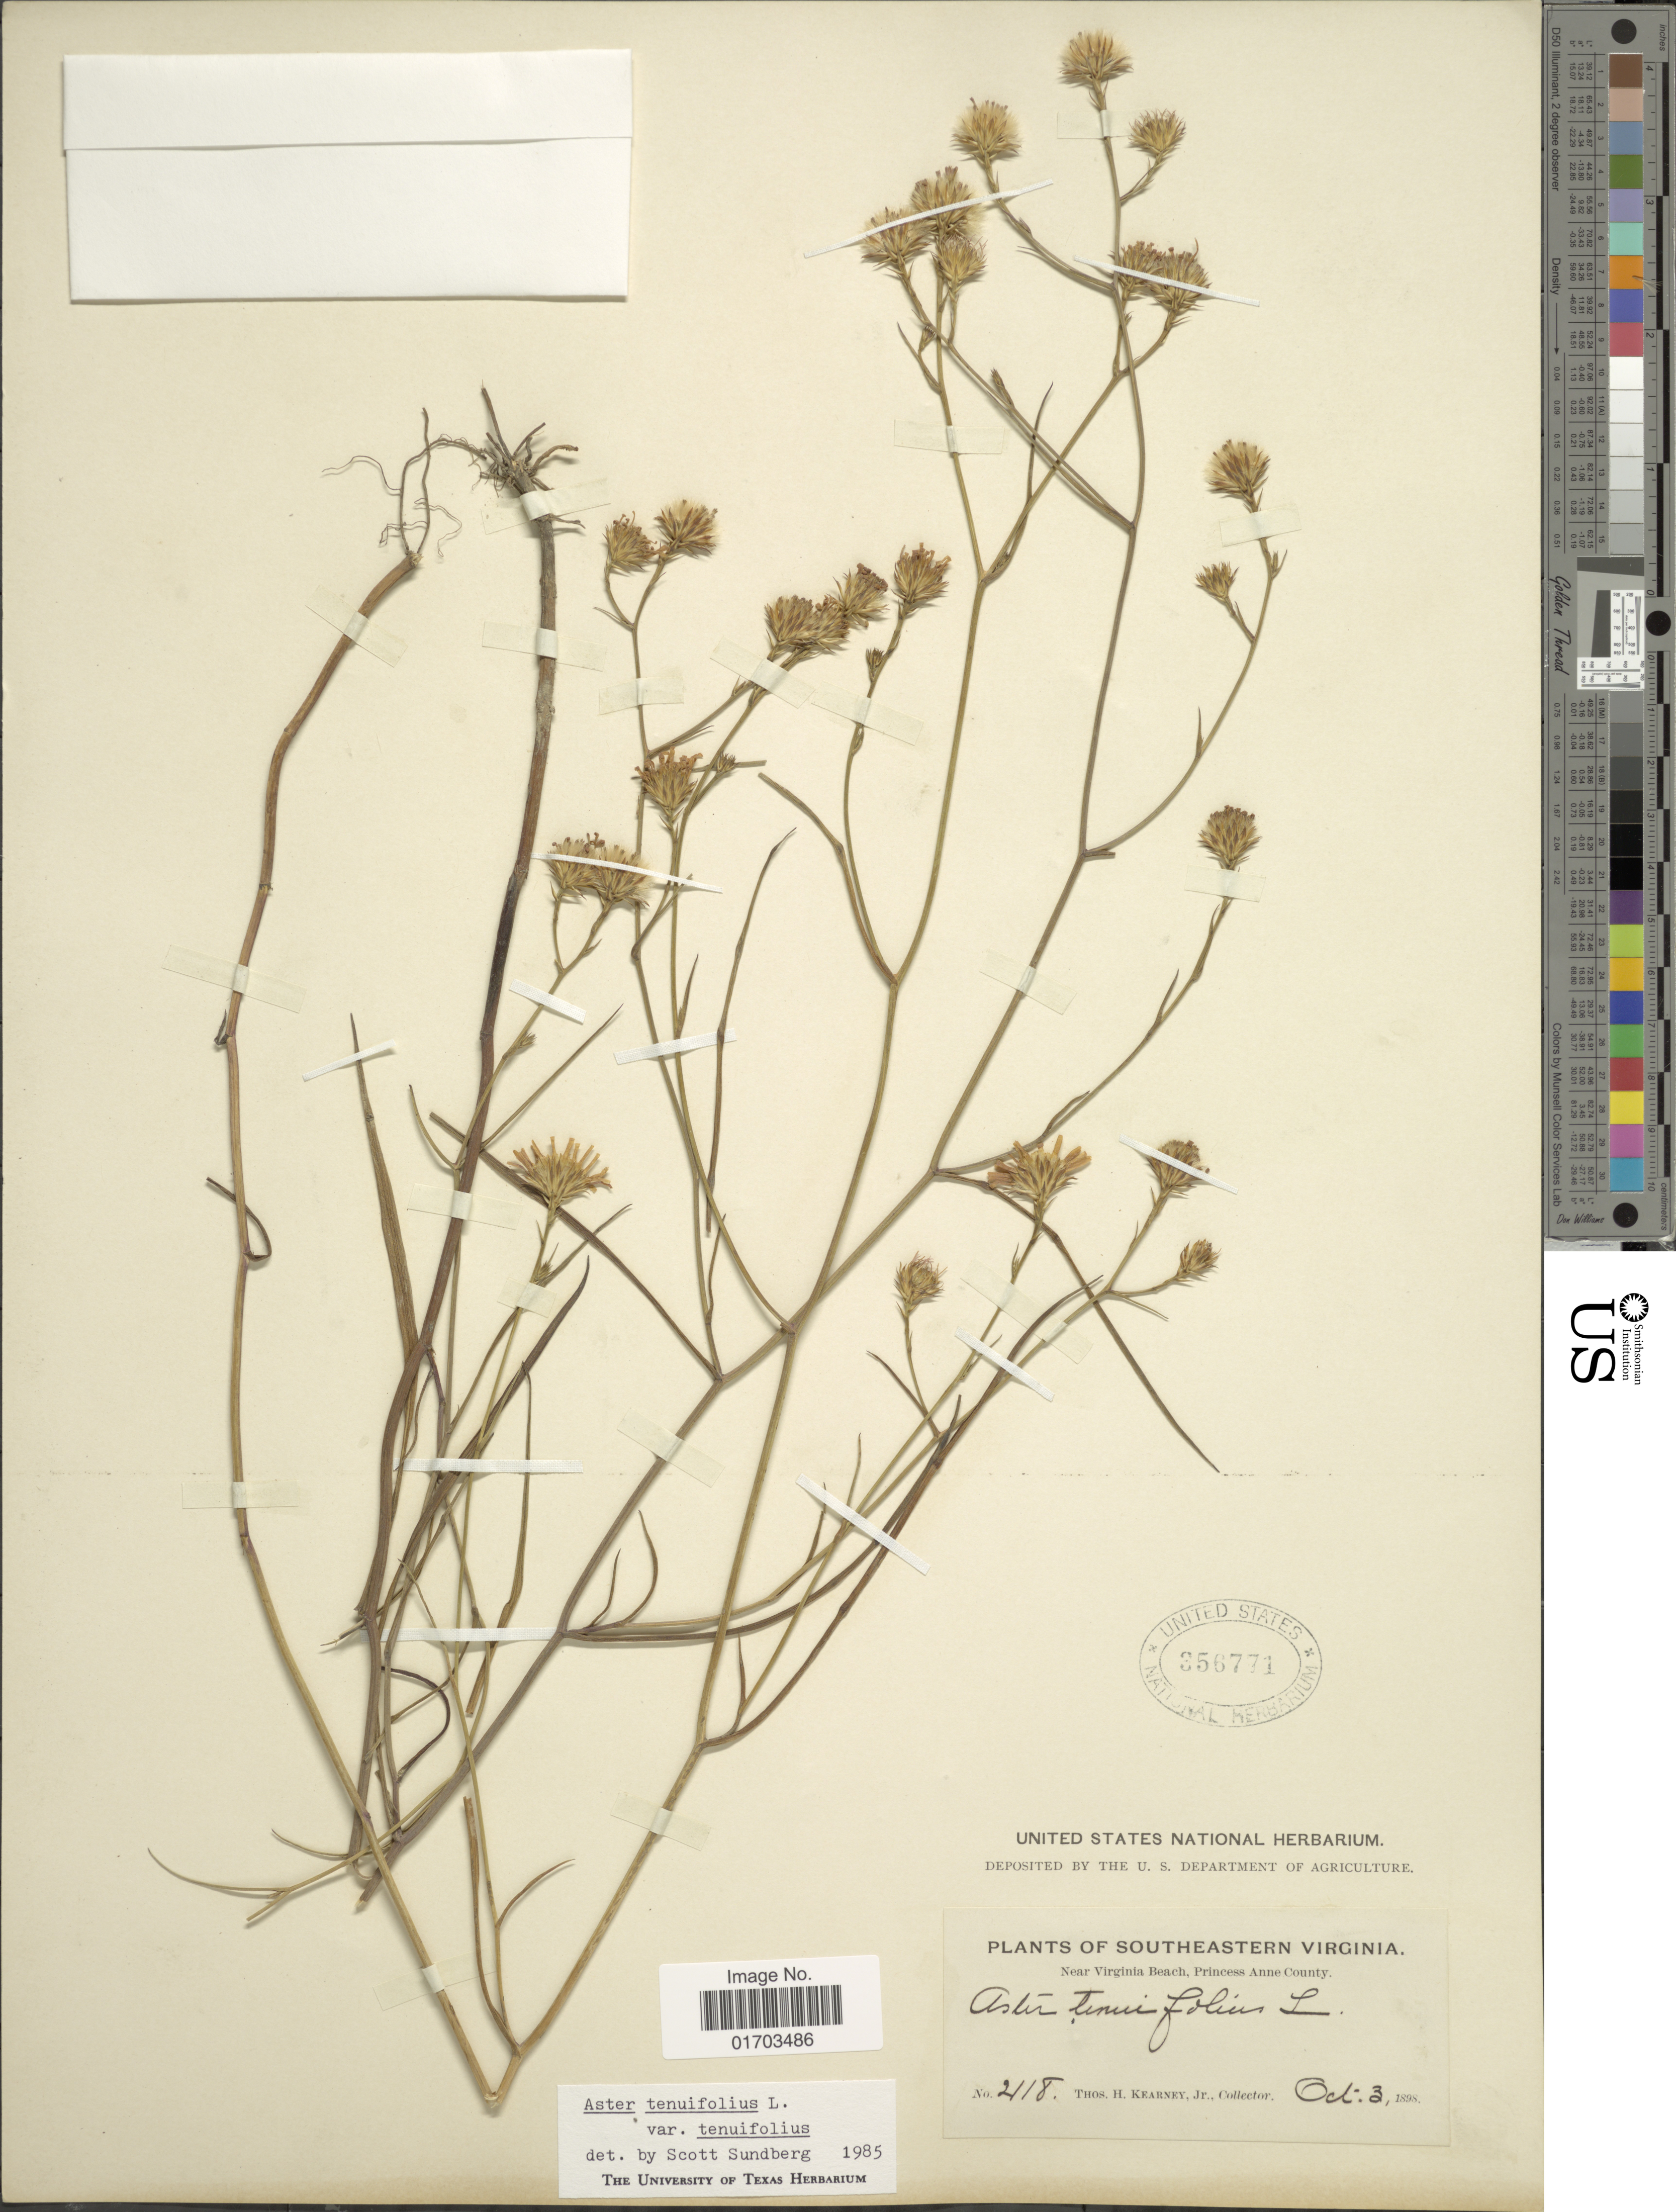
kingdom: Plantae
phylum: Tracheophyta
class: Magnoliopsida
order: Asterales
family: Asteraceae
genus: Symphyotrichum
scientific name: Symphyotrichum tenuifolium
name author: (L.) G.L. Nesom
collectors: T. H. Kearney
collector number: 2118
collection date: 1898-10-03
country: United States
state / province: Virginia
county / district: City of Virginia Beach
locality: Southeastern Virginia, near Virginia Beach, Princess Anne (=historic county name) County.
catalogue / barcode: US 356771